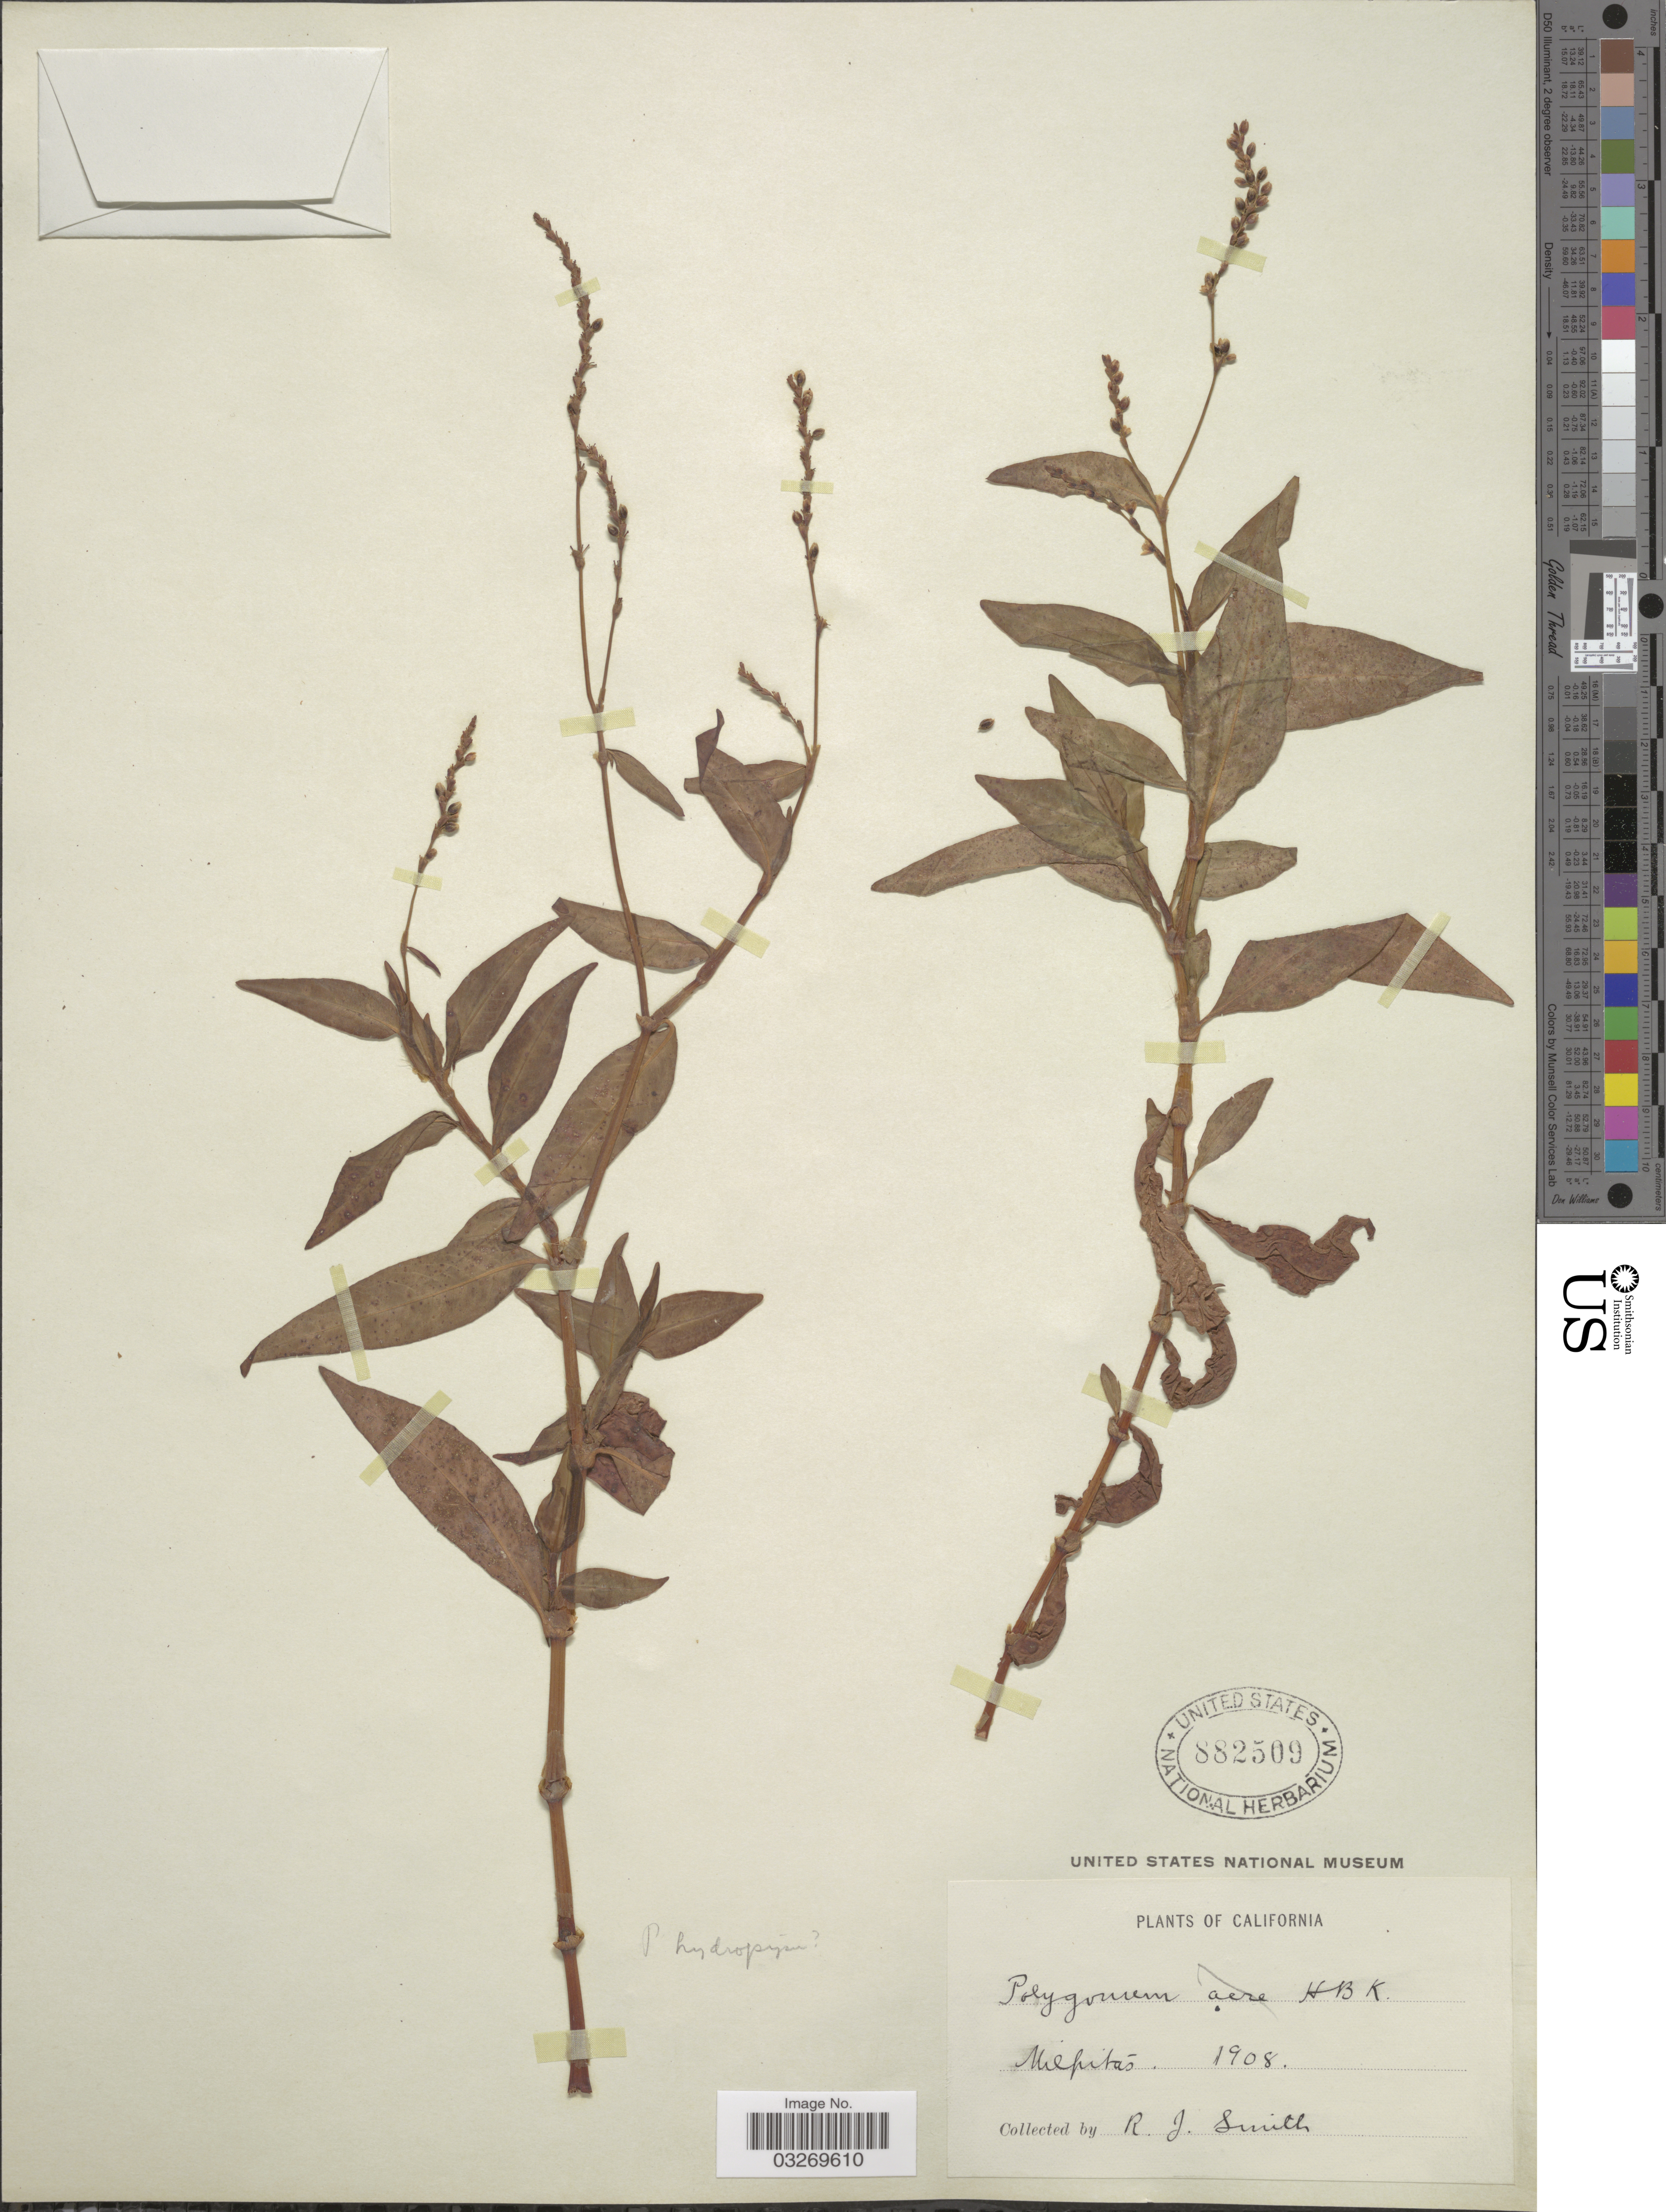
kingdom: Plantae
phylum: Tracheophyta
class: Magnoliopsida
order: Caryophyllales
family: Polygonaceae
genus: Persicaria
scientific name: Persicaria hydropiper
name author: (L.) Delarbre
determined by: Atha, D. E.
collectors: R. J. Smith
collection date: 1908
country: United States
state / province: California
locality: Milpitas.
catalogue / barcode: US 882509